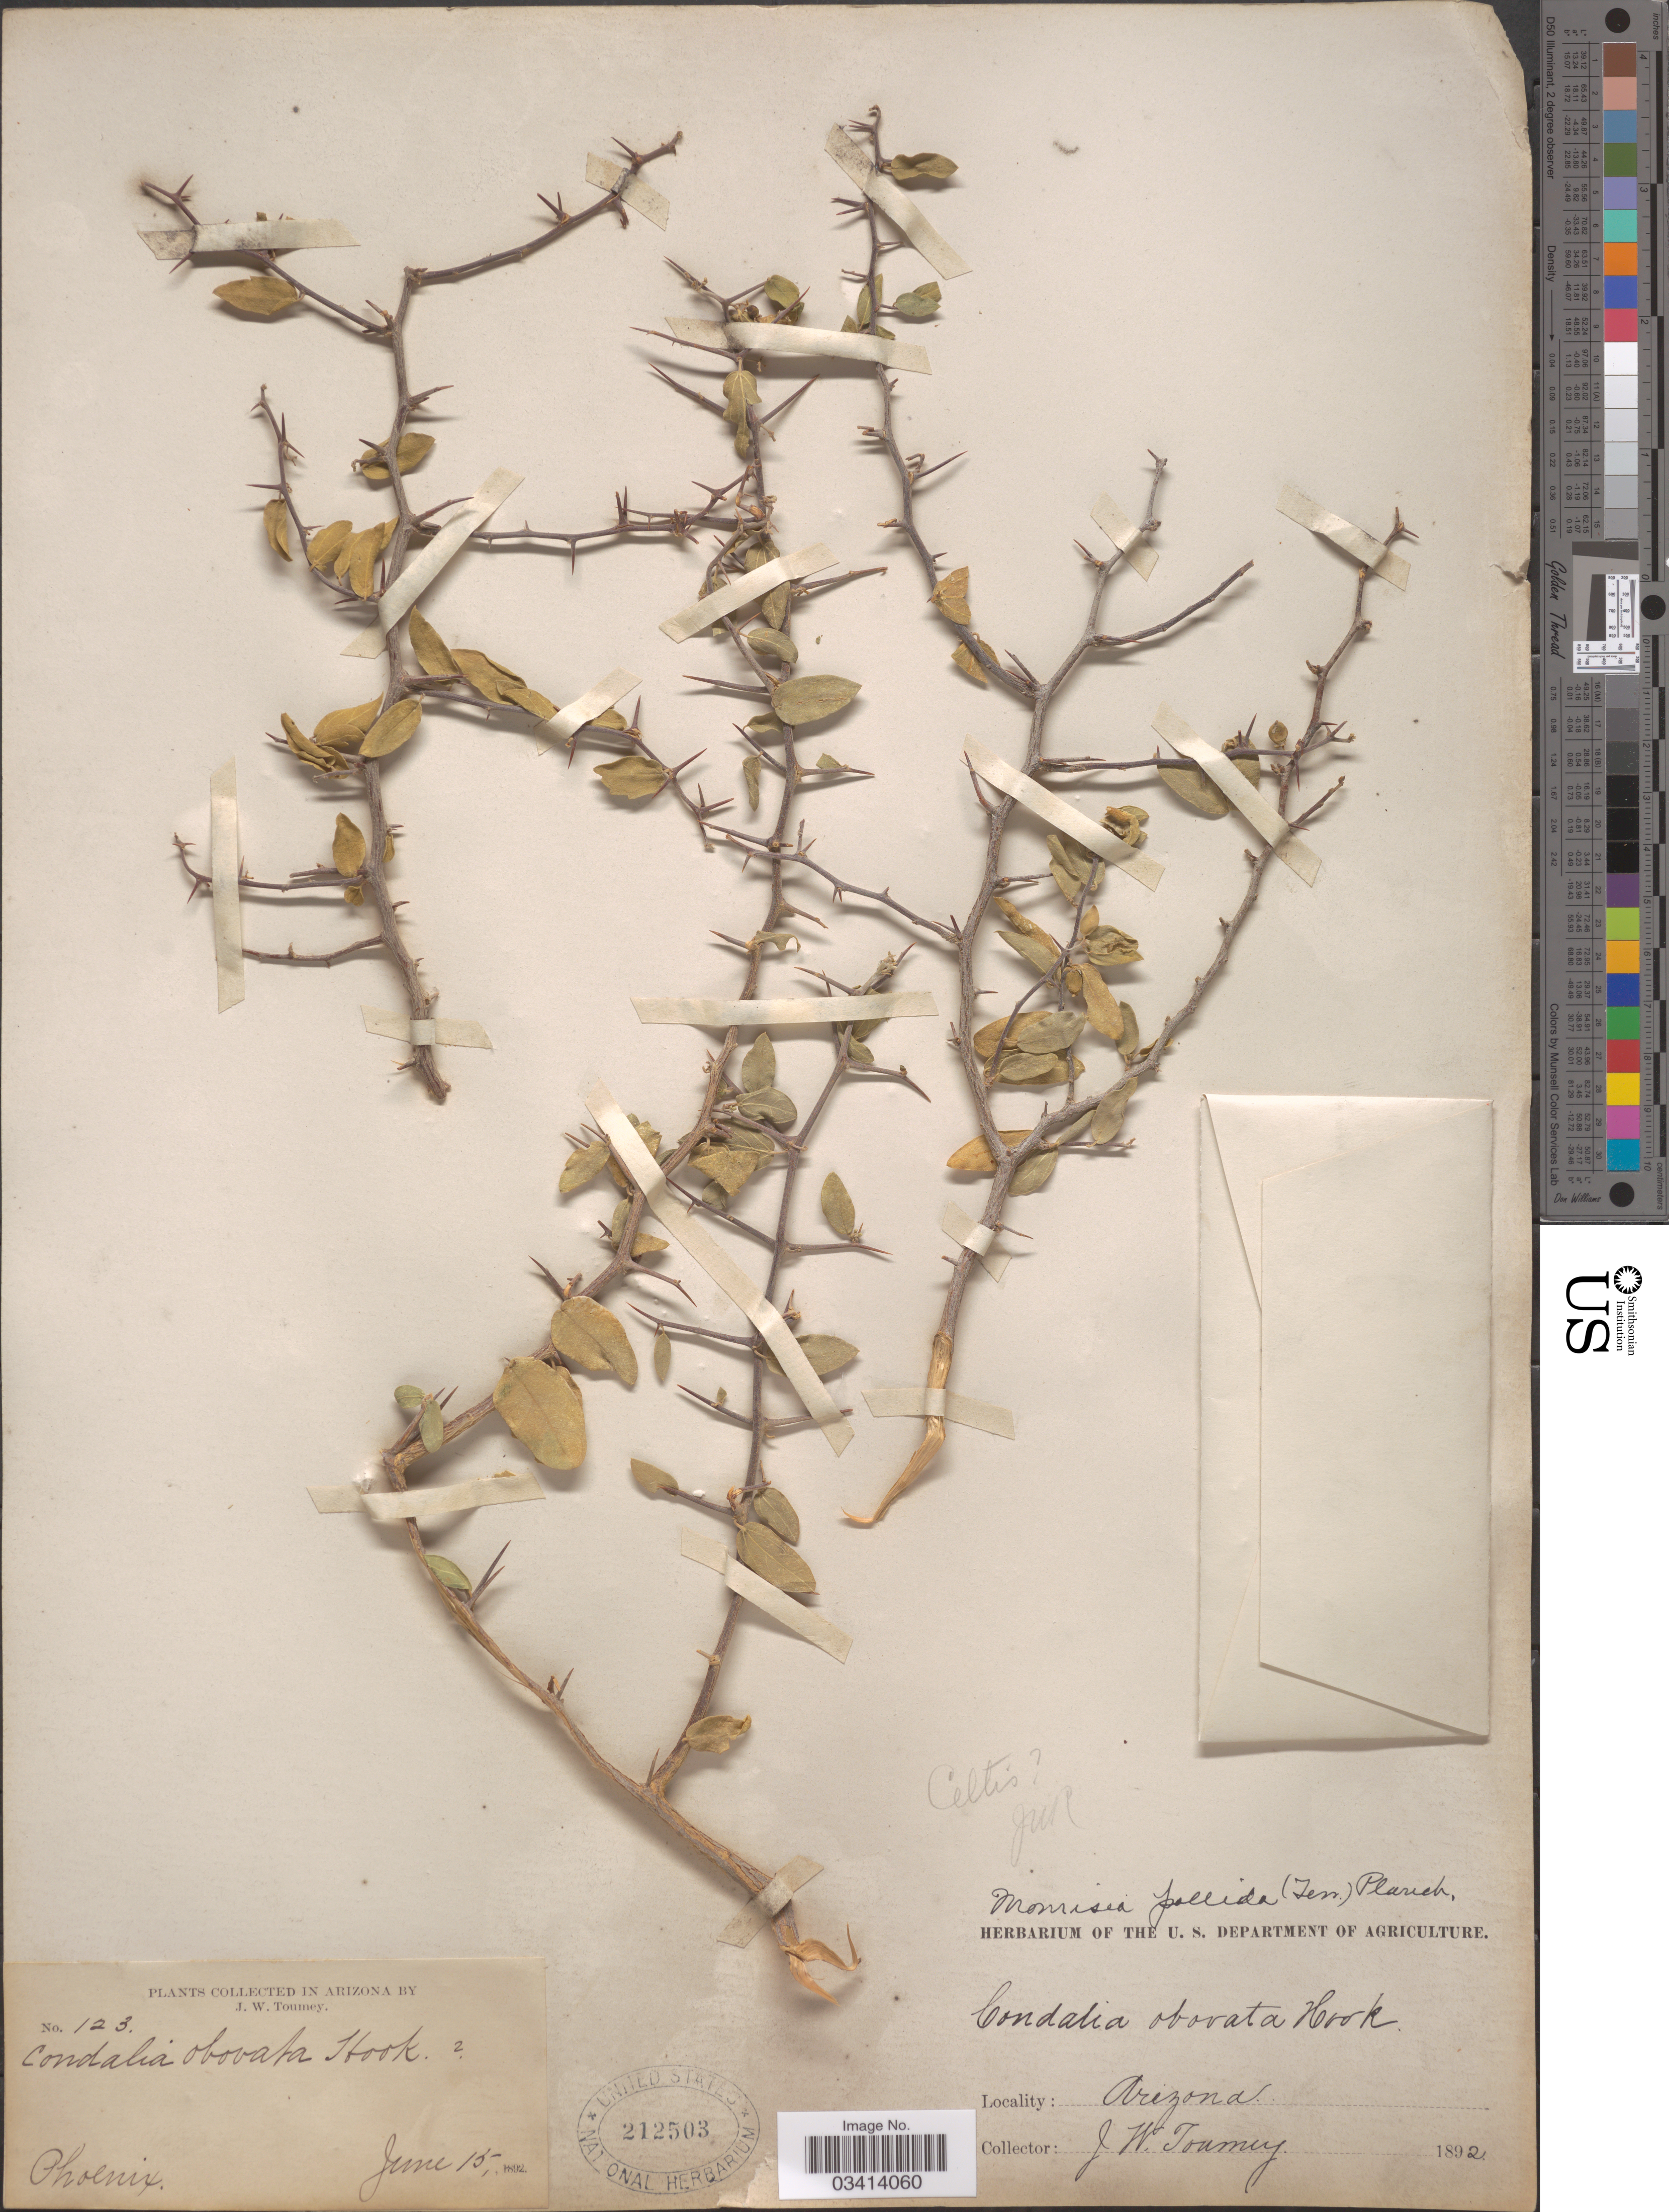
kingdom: Plantae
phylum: Tracheophyta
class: Magnoliopsida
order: Rosales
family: Cannabaceae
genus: Celtis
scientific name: Celtis pallida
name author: Torr. in Emory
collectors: J. W. Toumey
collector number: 123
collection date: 1892-06-15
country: United States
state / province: Arizona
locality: Phoenix.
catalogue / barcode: US 212503